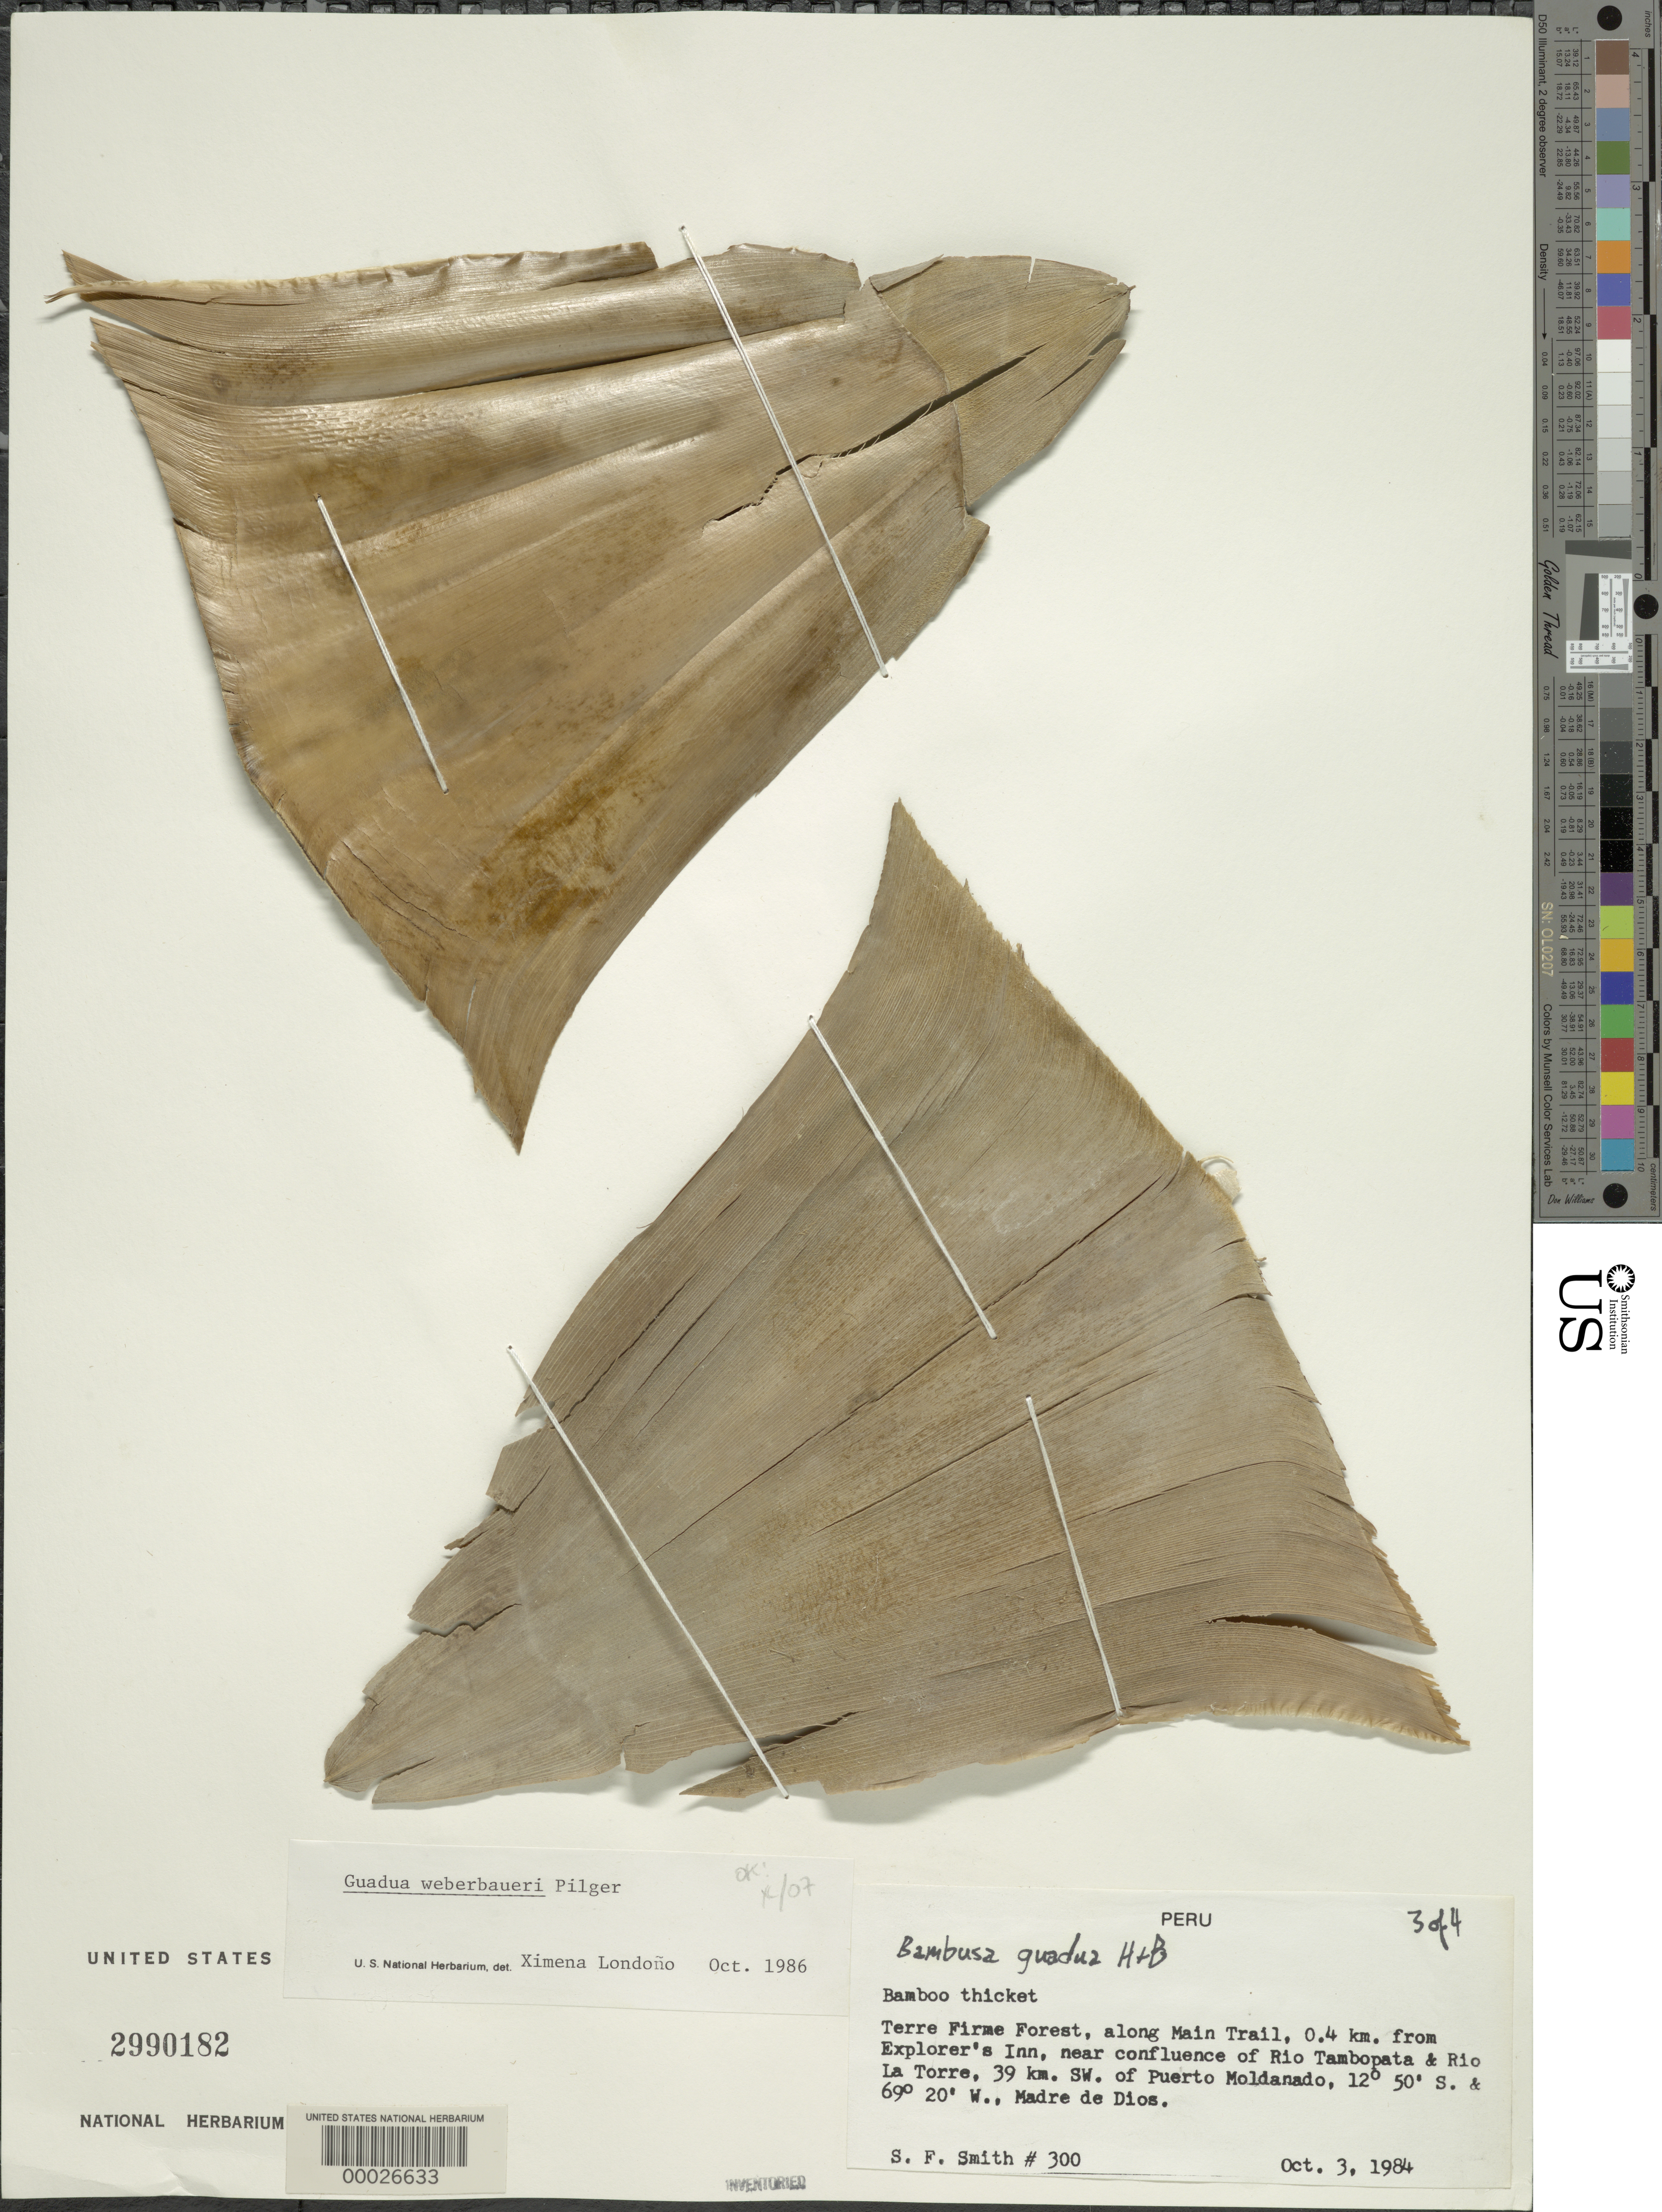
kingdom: Plantae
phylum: Tracheophyta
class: Liliopsida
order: Poales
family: Poaceae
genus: Guadua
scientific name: Guadua weberbaueri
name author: Pilg.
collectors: S.F. Smith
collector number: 300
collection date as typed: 03 Oct 1984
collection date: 1984-10-03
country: Peru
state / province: Madre de Dios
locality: Rio tambopata, rio la torre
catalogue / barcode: US 2990182